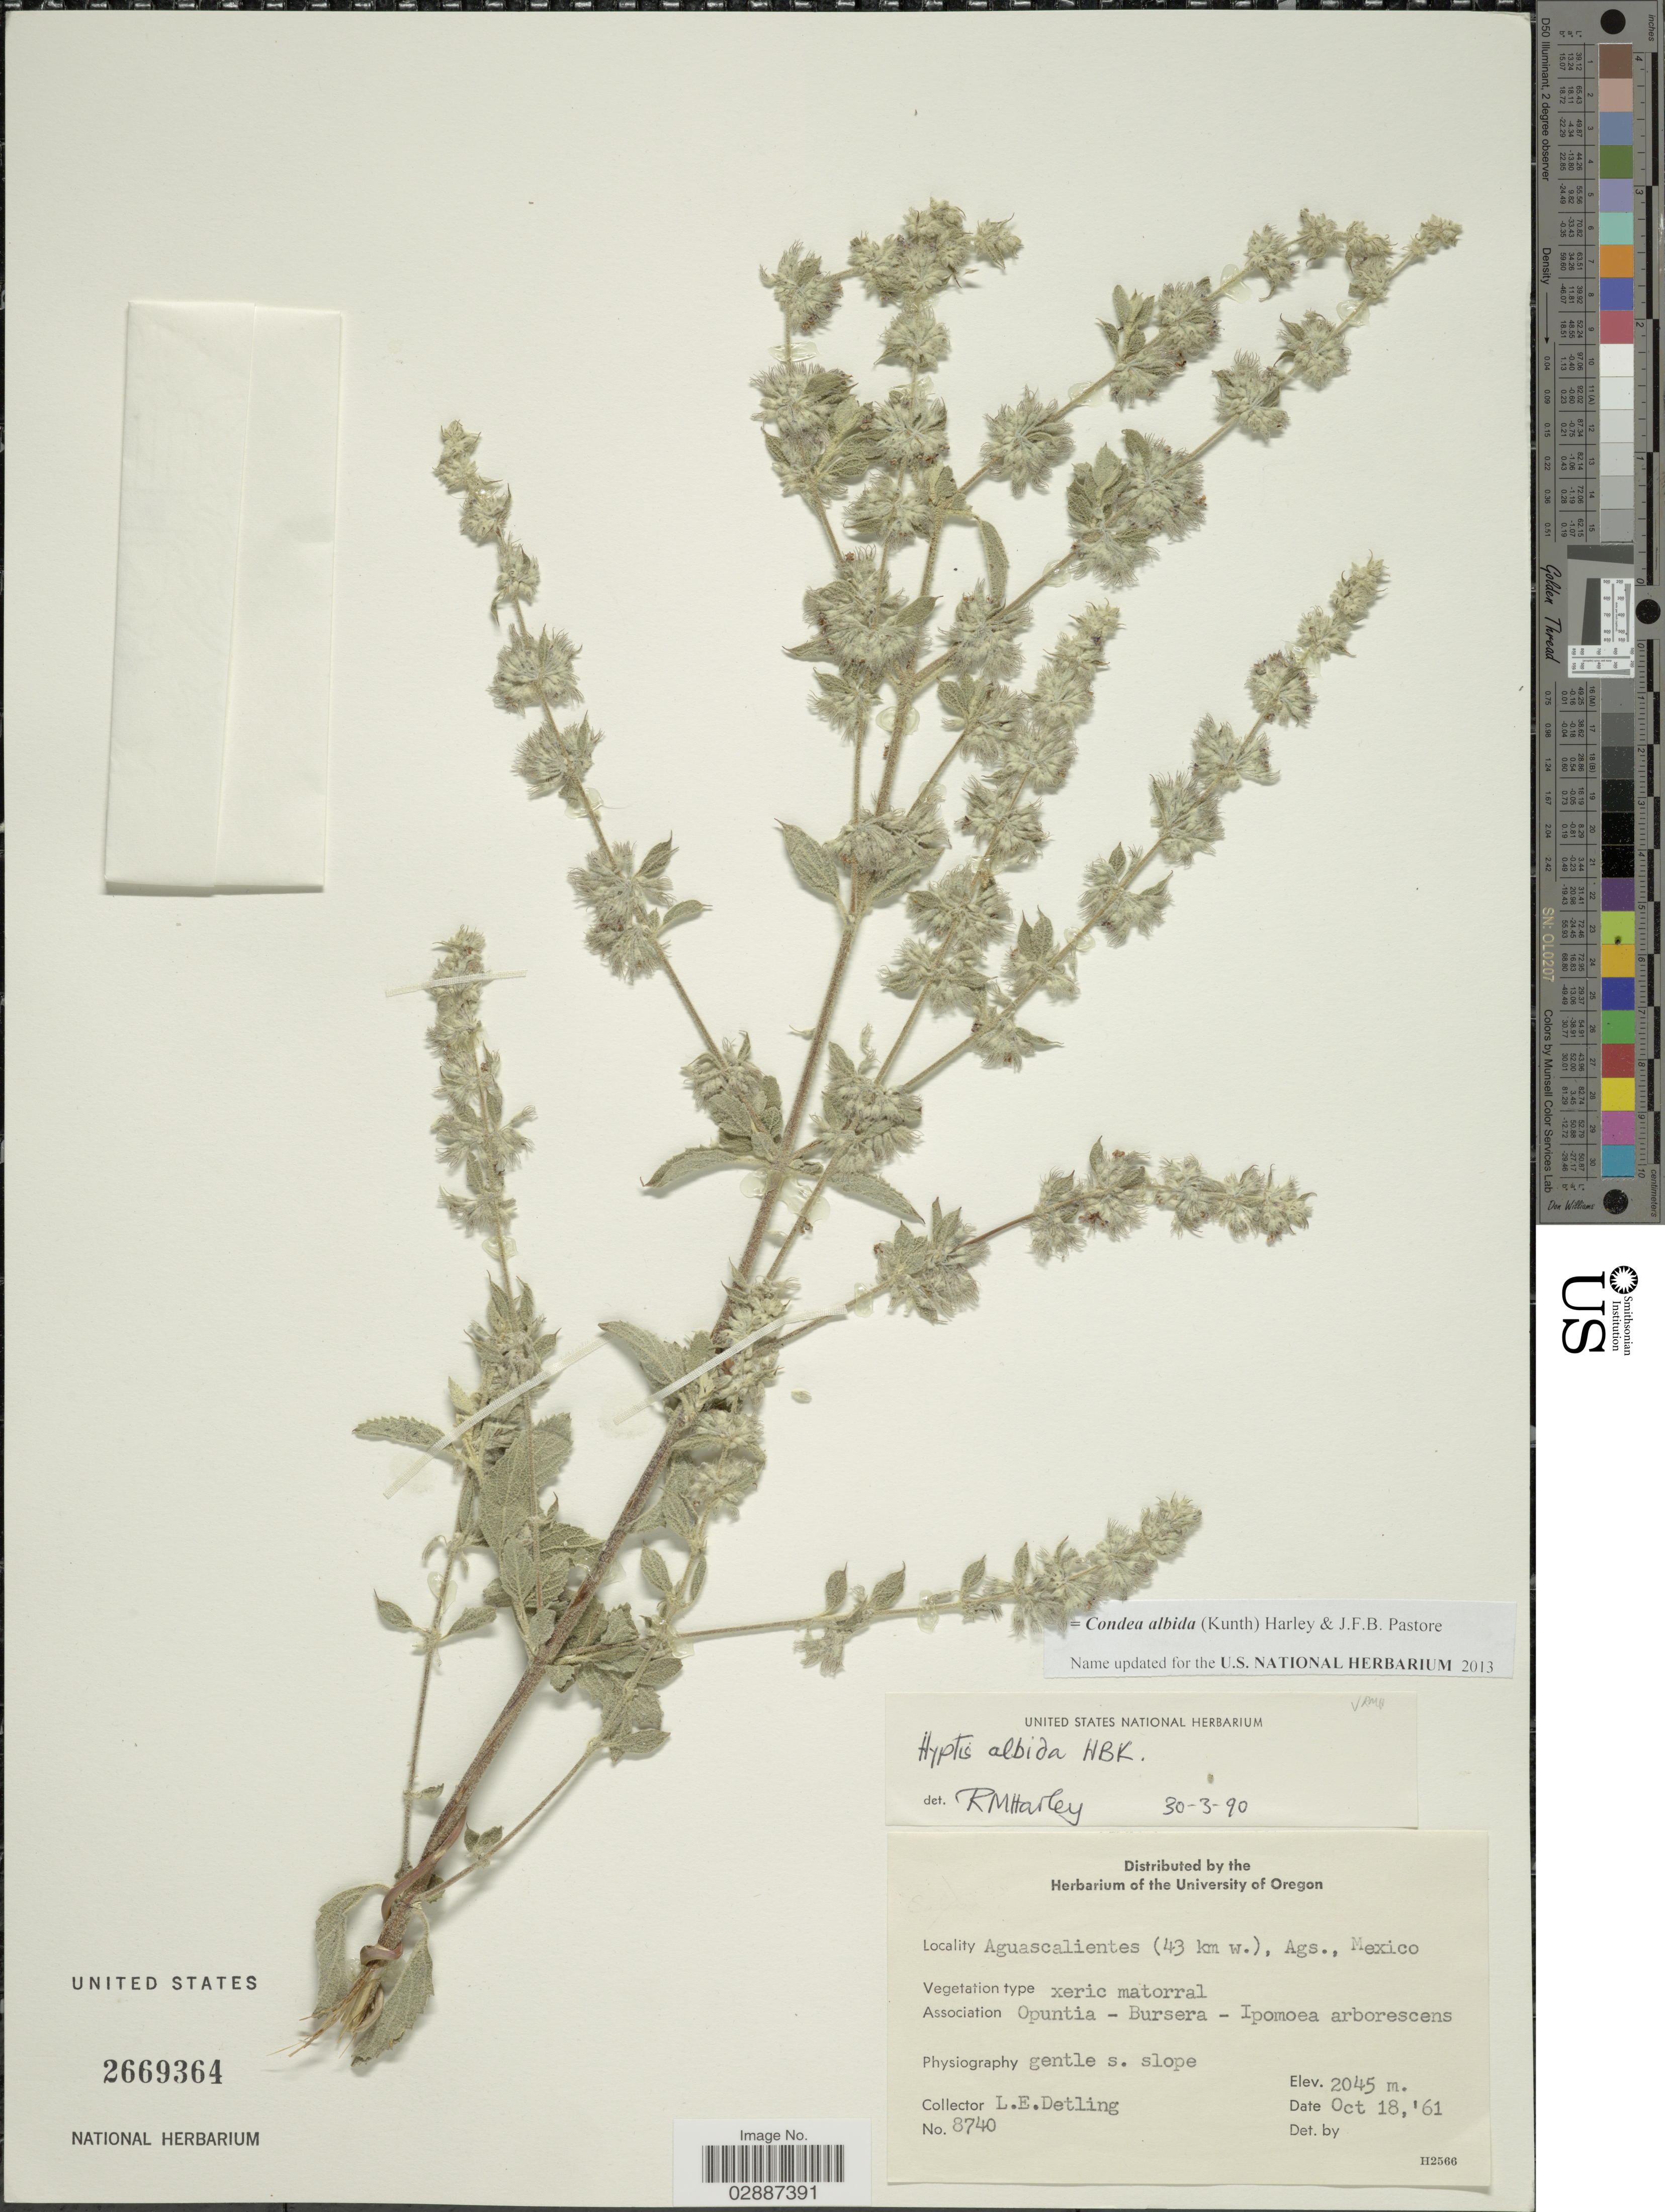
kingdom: Plantae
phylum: Tracheophyta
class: Magnoliopsida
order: Lamiales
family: Lamiaceae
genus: Condea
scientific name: Condea albida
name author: (Kunth) Harley & J.F.B. Pastore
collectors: L. E. Detling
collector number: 8740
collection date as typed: Transcribed d/m/y: 18/10/61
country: Mexico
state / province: Aguascalientes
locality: Aguascalientes (43 km w.).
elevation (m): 2045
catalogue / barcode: US 2669364